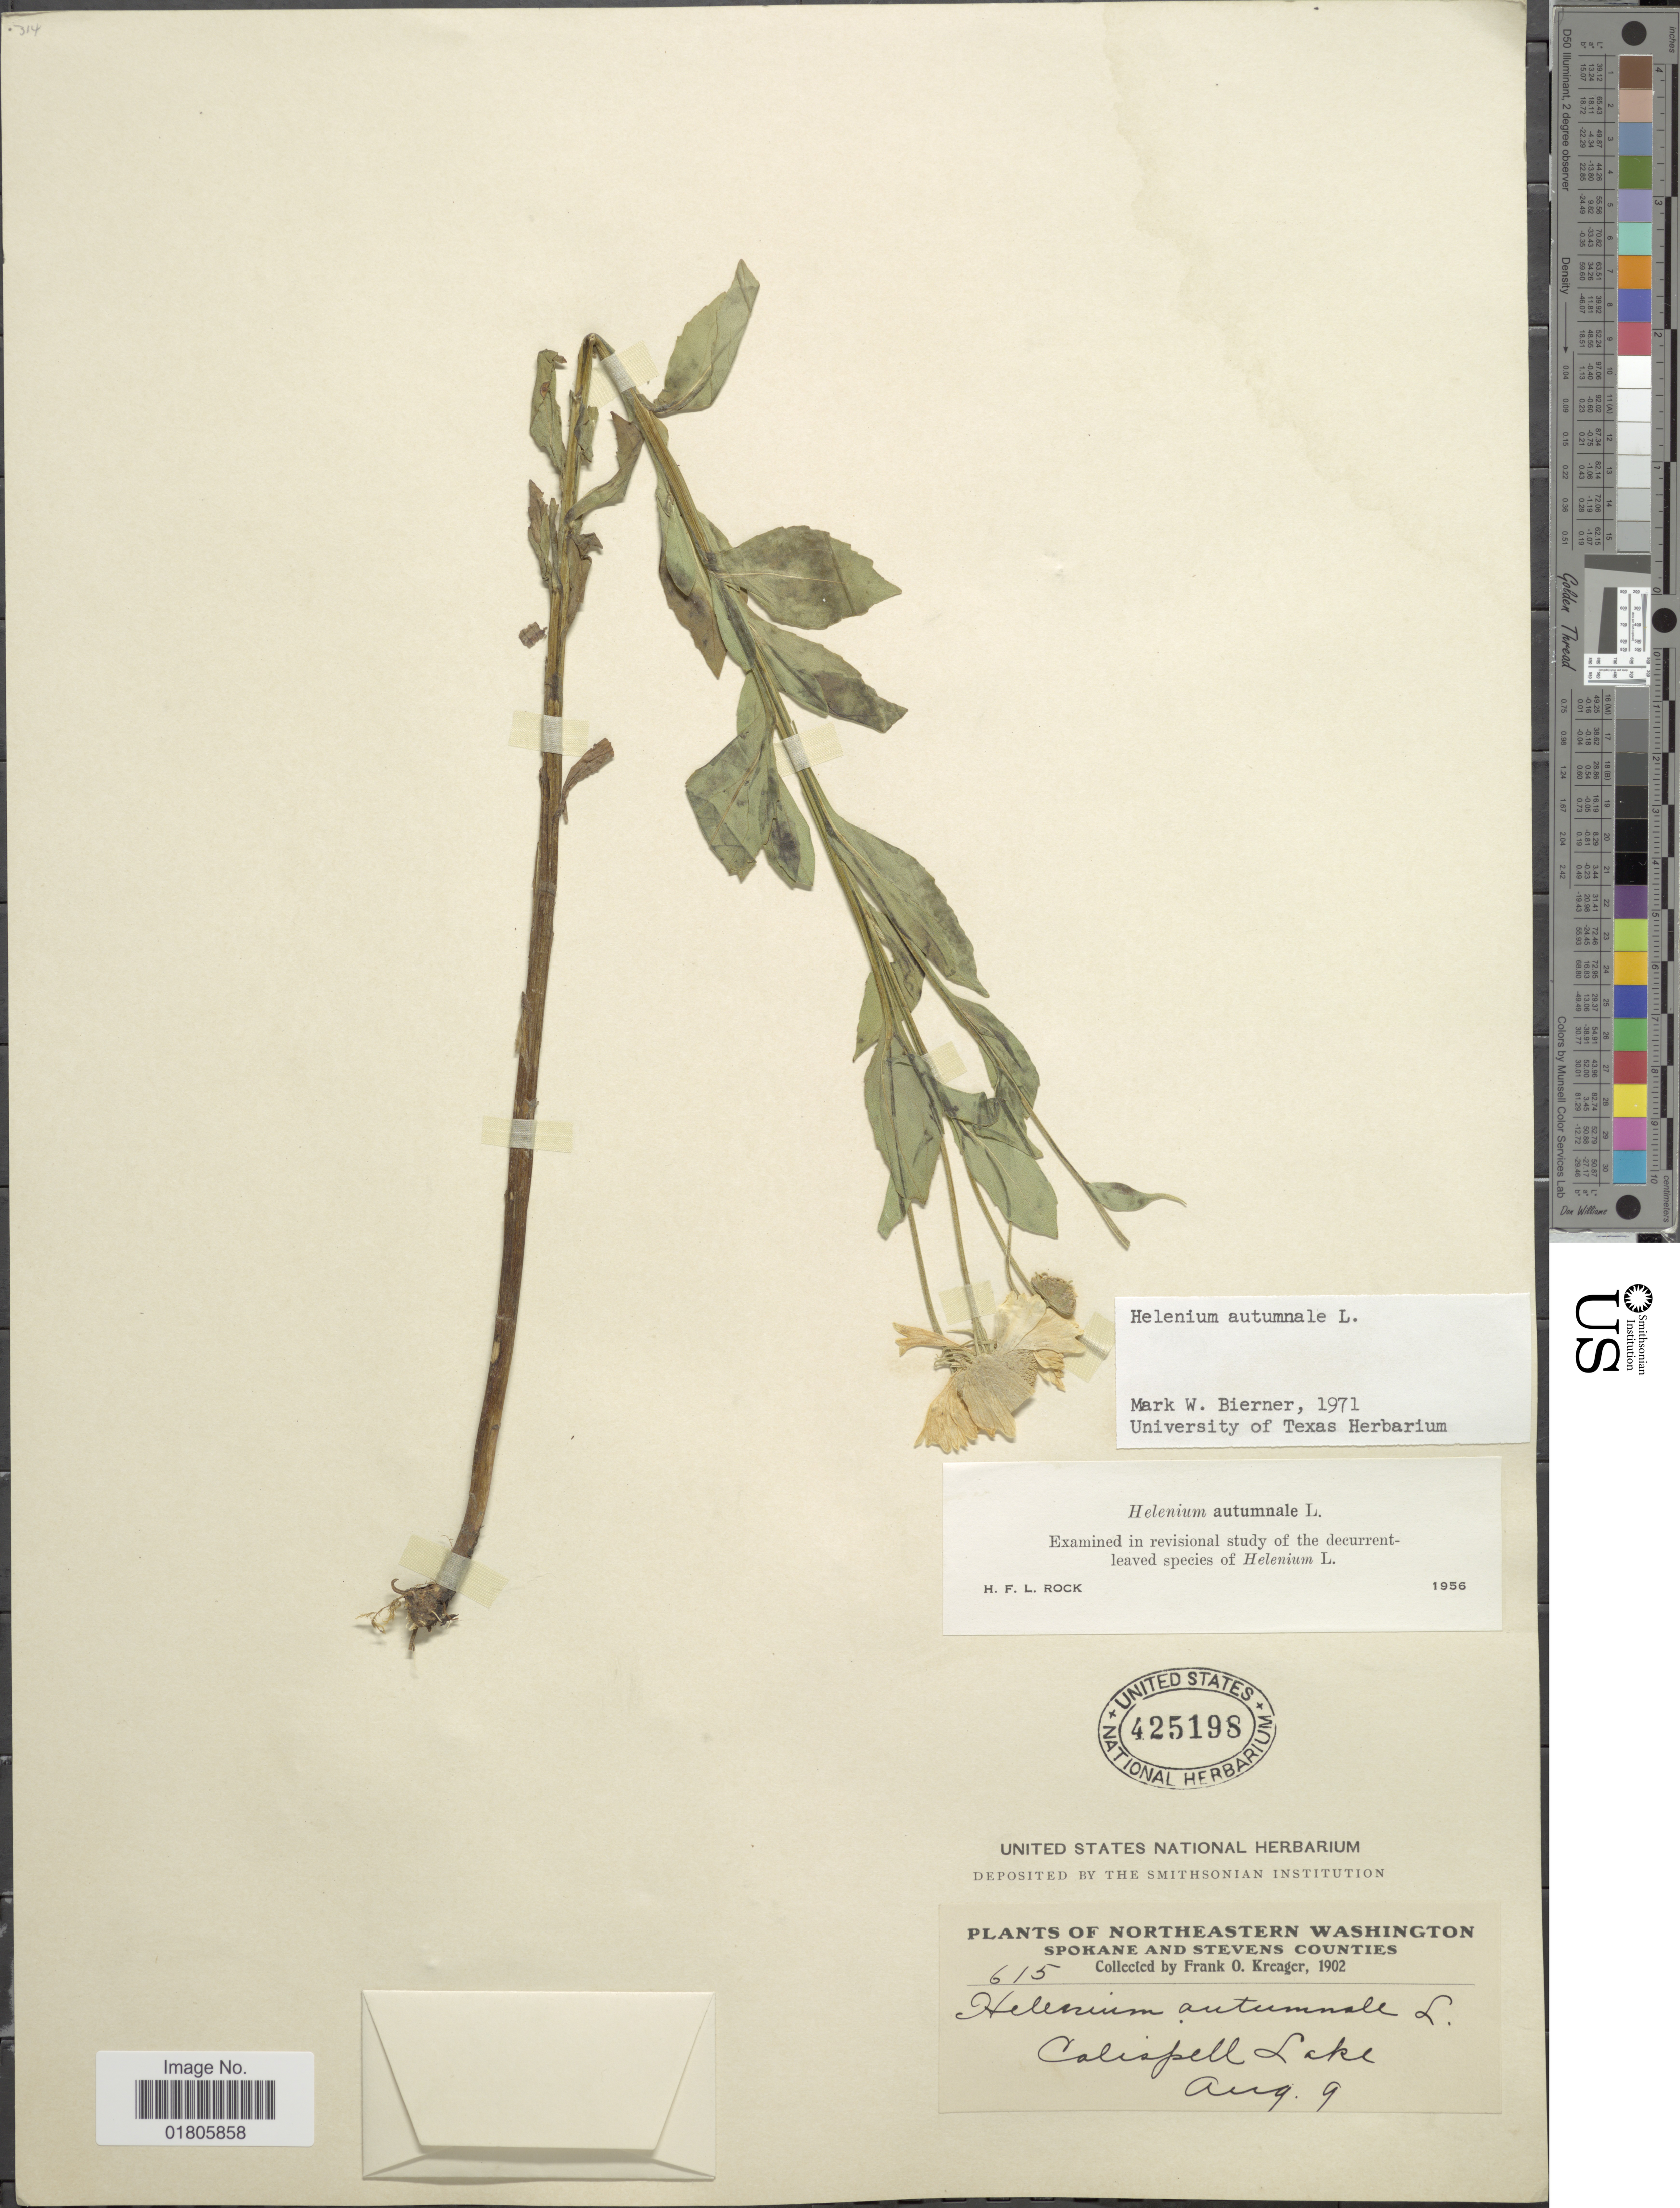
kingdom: Plantae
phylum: Tracheophyta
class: Magnoliopsida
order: Asterales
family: Asteraceae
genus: Helenium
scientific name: Helenium autumnale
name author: L.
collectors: F. Kreager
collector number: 615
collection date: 1902-08-09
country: United States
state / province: Washington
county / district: Spokane / Stevens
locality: Spokane and Stevens Counties, Calispell Lake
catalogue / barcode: US 425198